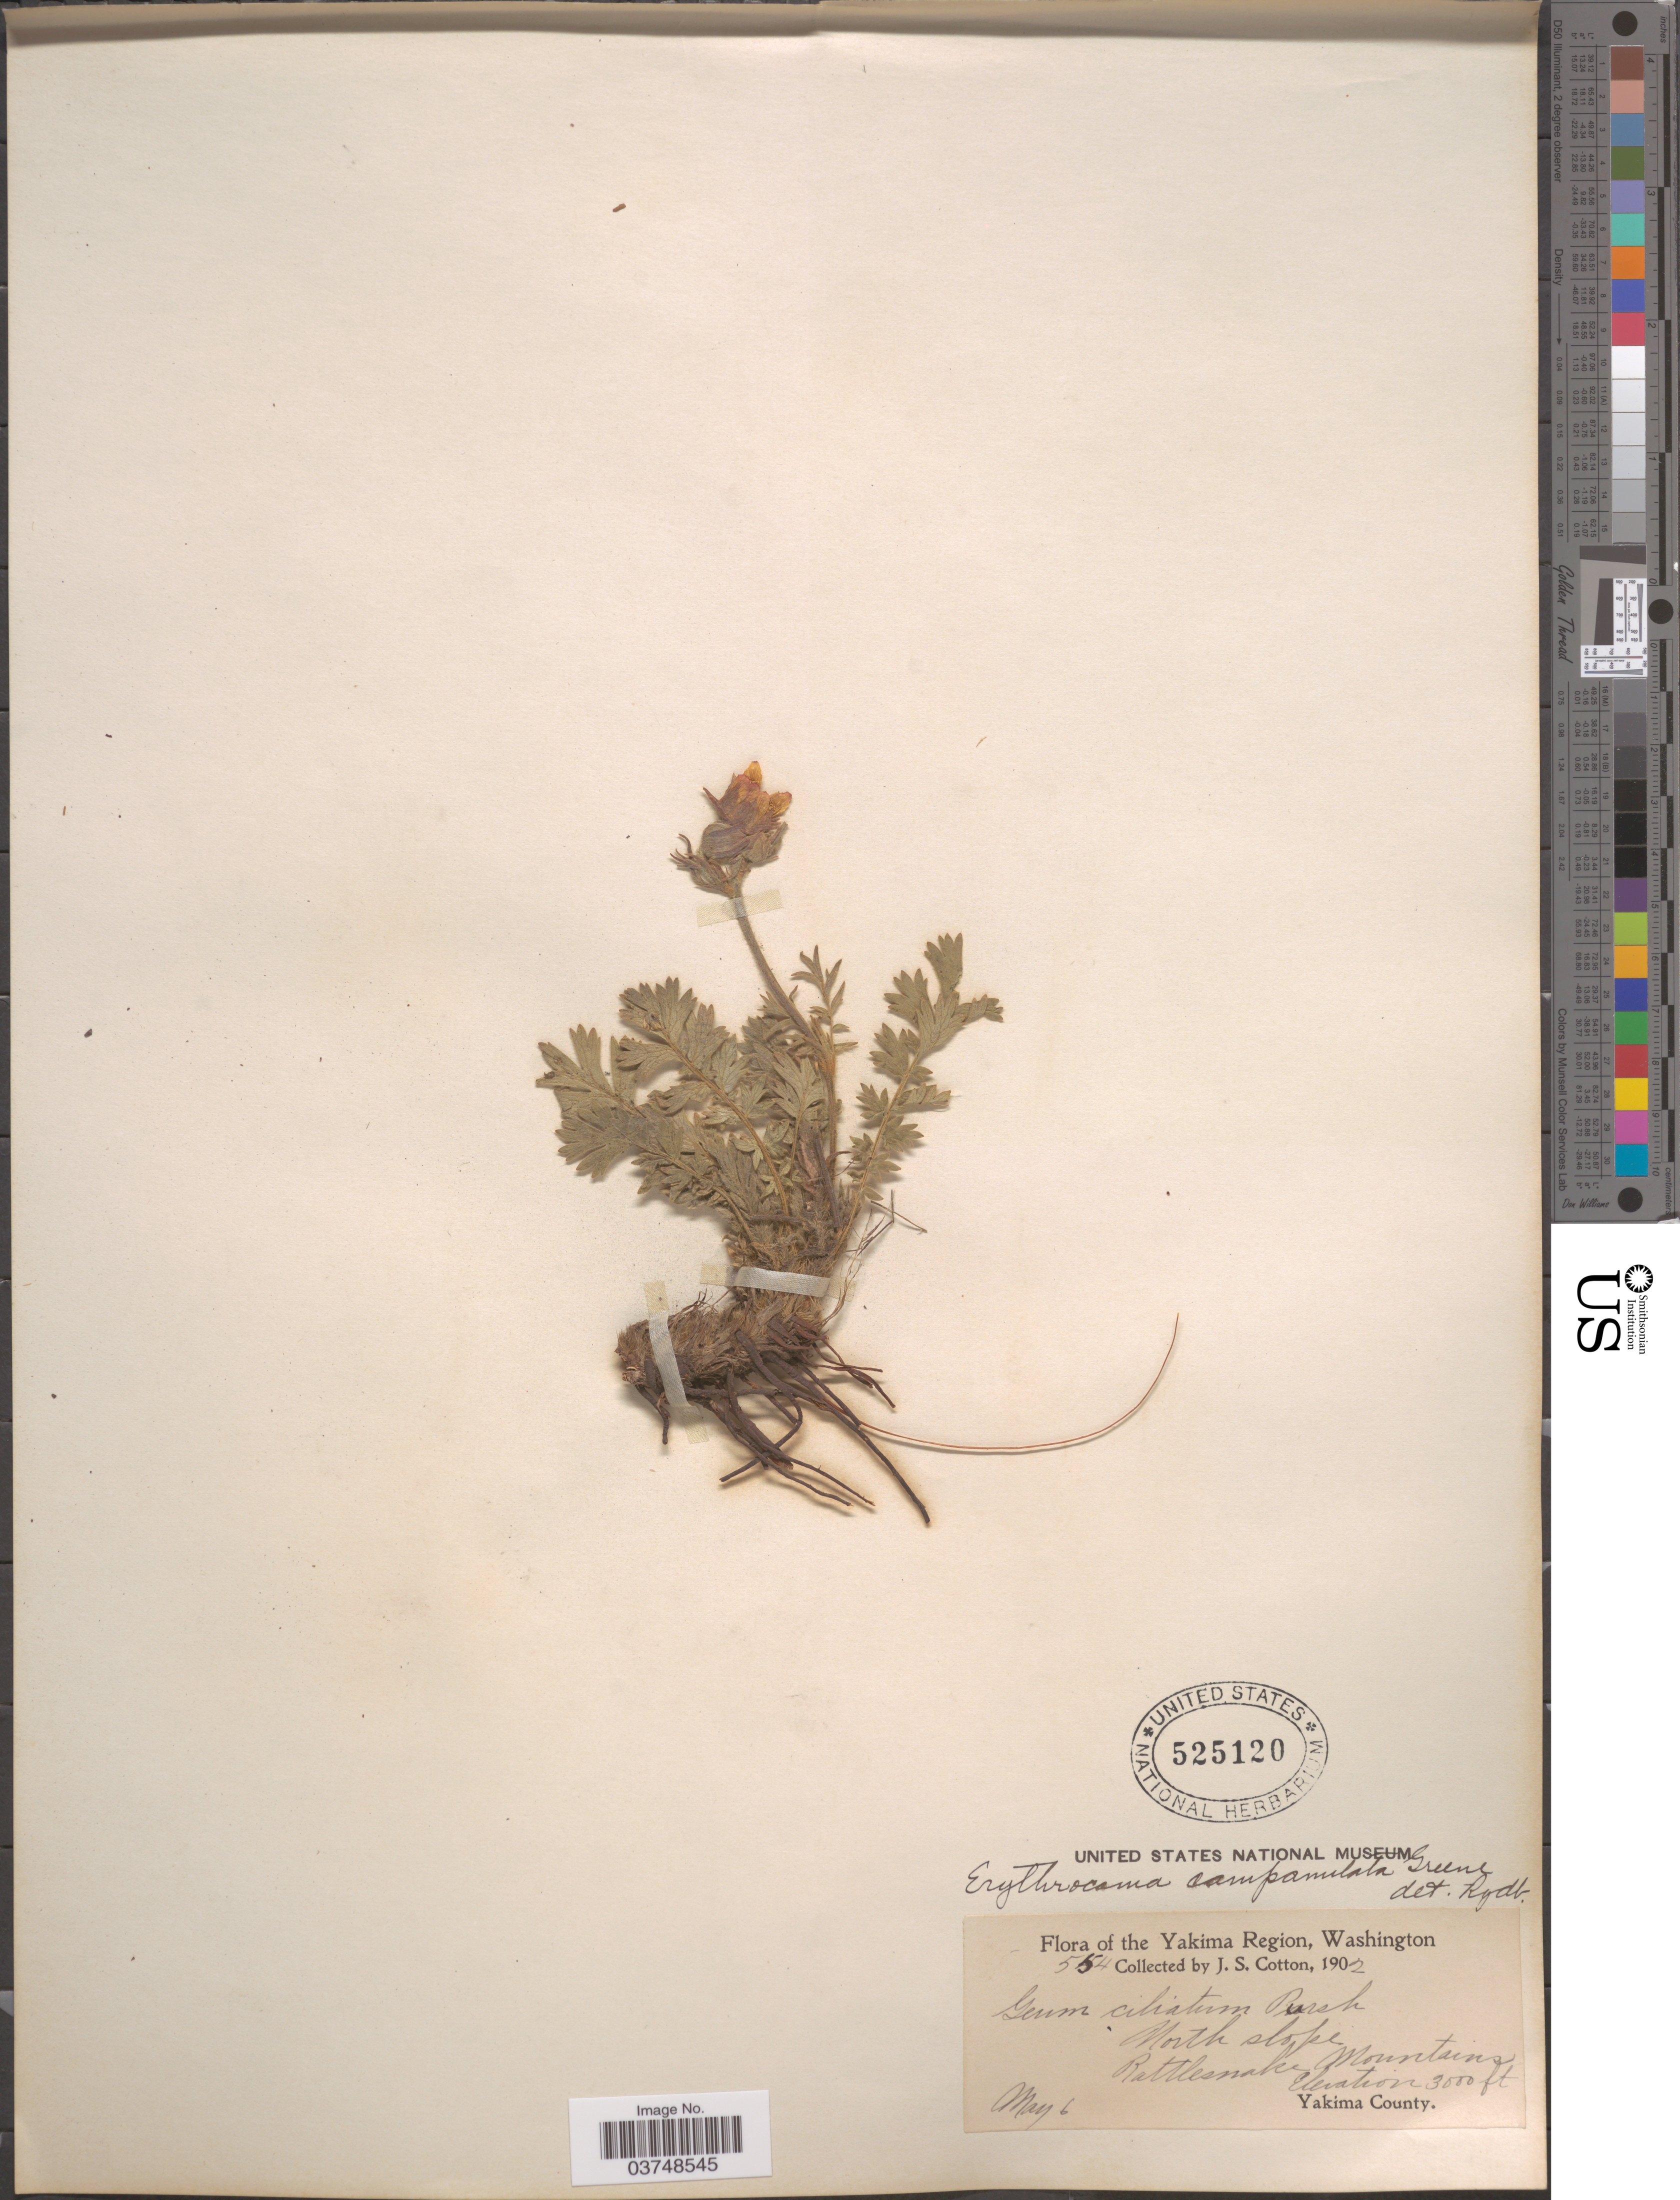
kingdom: Plantae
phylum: Tracheophyta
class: Magnoliopsida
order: Rosales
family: Rosaceae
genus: Geum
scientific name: Geum triflorum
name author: Pursh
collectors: J. S. Cotton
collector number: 554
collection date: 1902-05-06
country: United States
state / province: Washington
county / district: Yakima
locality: Yakima Region. North slope Rattlesnake Mountains. Yakima County.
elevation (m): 914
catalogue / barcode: US 525120